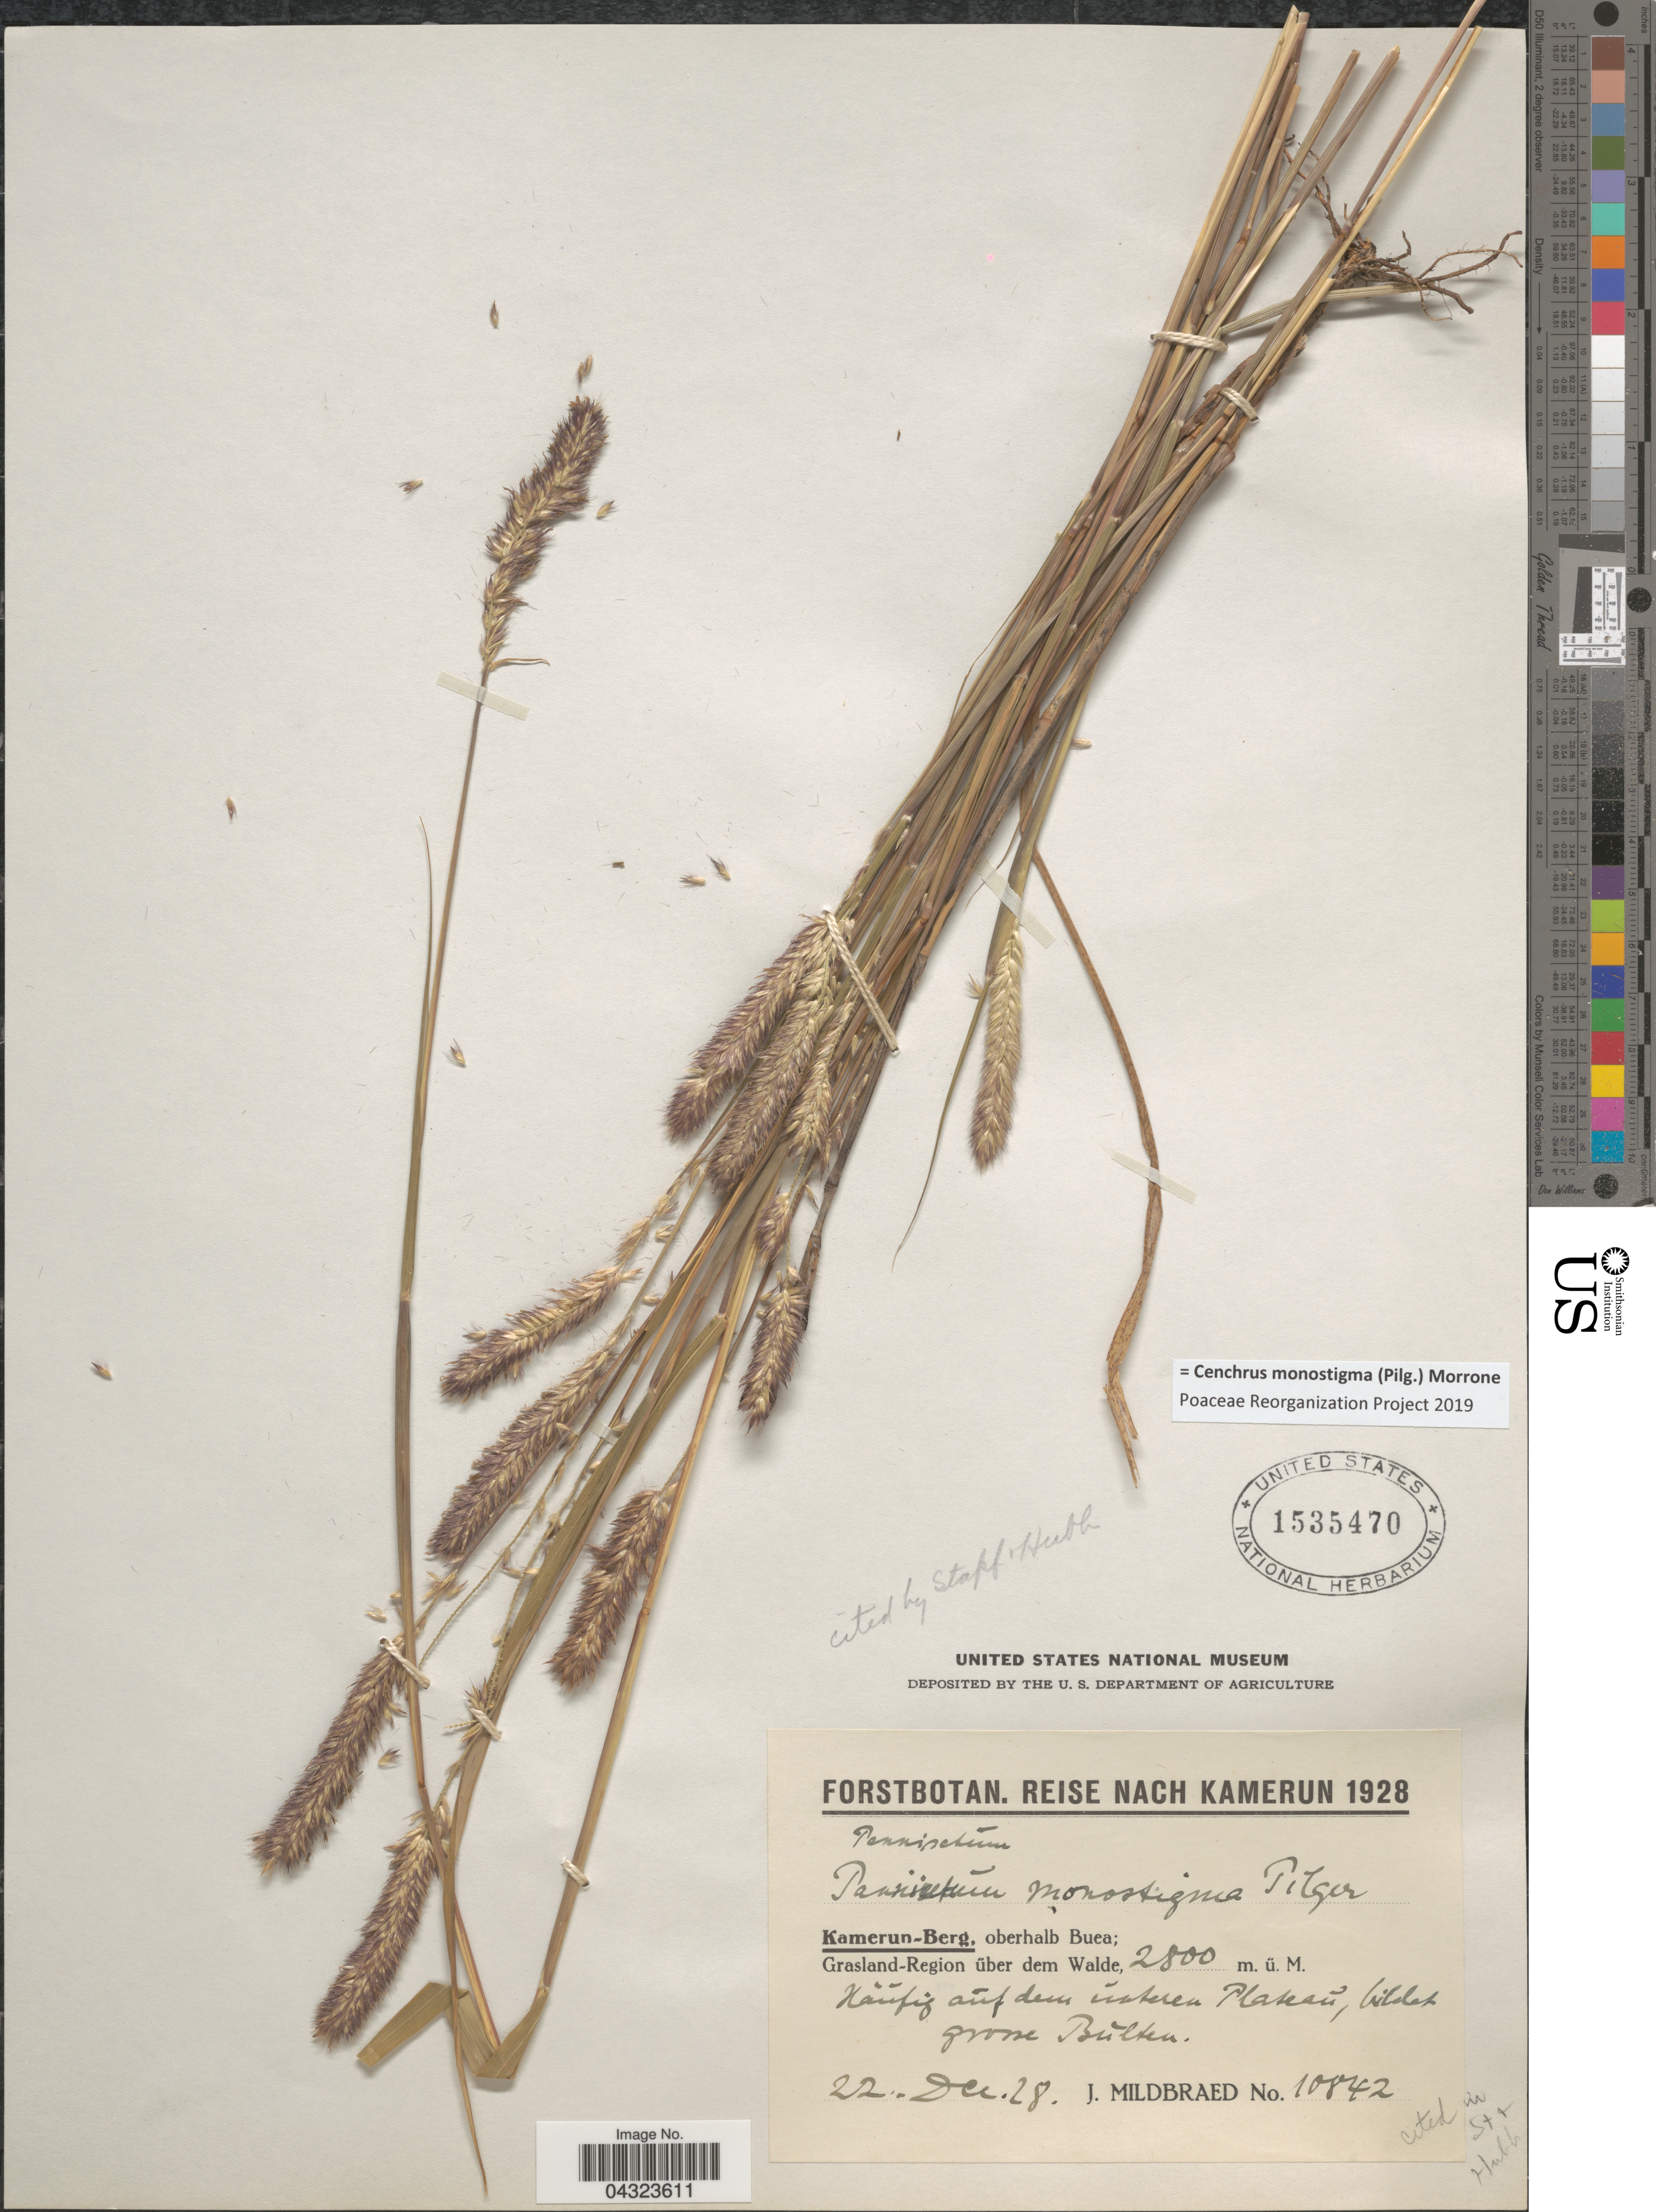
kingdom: Plantae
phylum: Tracheophyta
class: Liliopsida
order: Poales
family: Poaceae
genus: Cenchrus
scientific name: Cenchrus monostigma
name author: (Pilg.) Morrone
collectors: J. Mildbraed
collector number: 10842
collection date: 1928-12-22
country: Cameroon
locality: Forstbotan. Reise nach Kamerun 1928. Kamerun-Berg, oberhalb Buea; Grasland-Region über dem Walde. Häufig auf dem interen Plateau.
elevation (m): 2800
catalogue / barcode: US 1535470